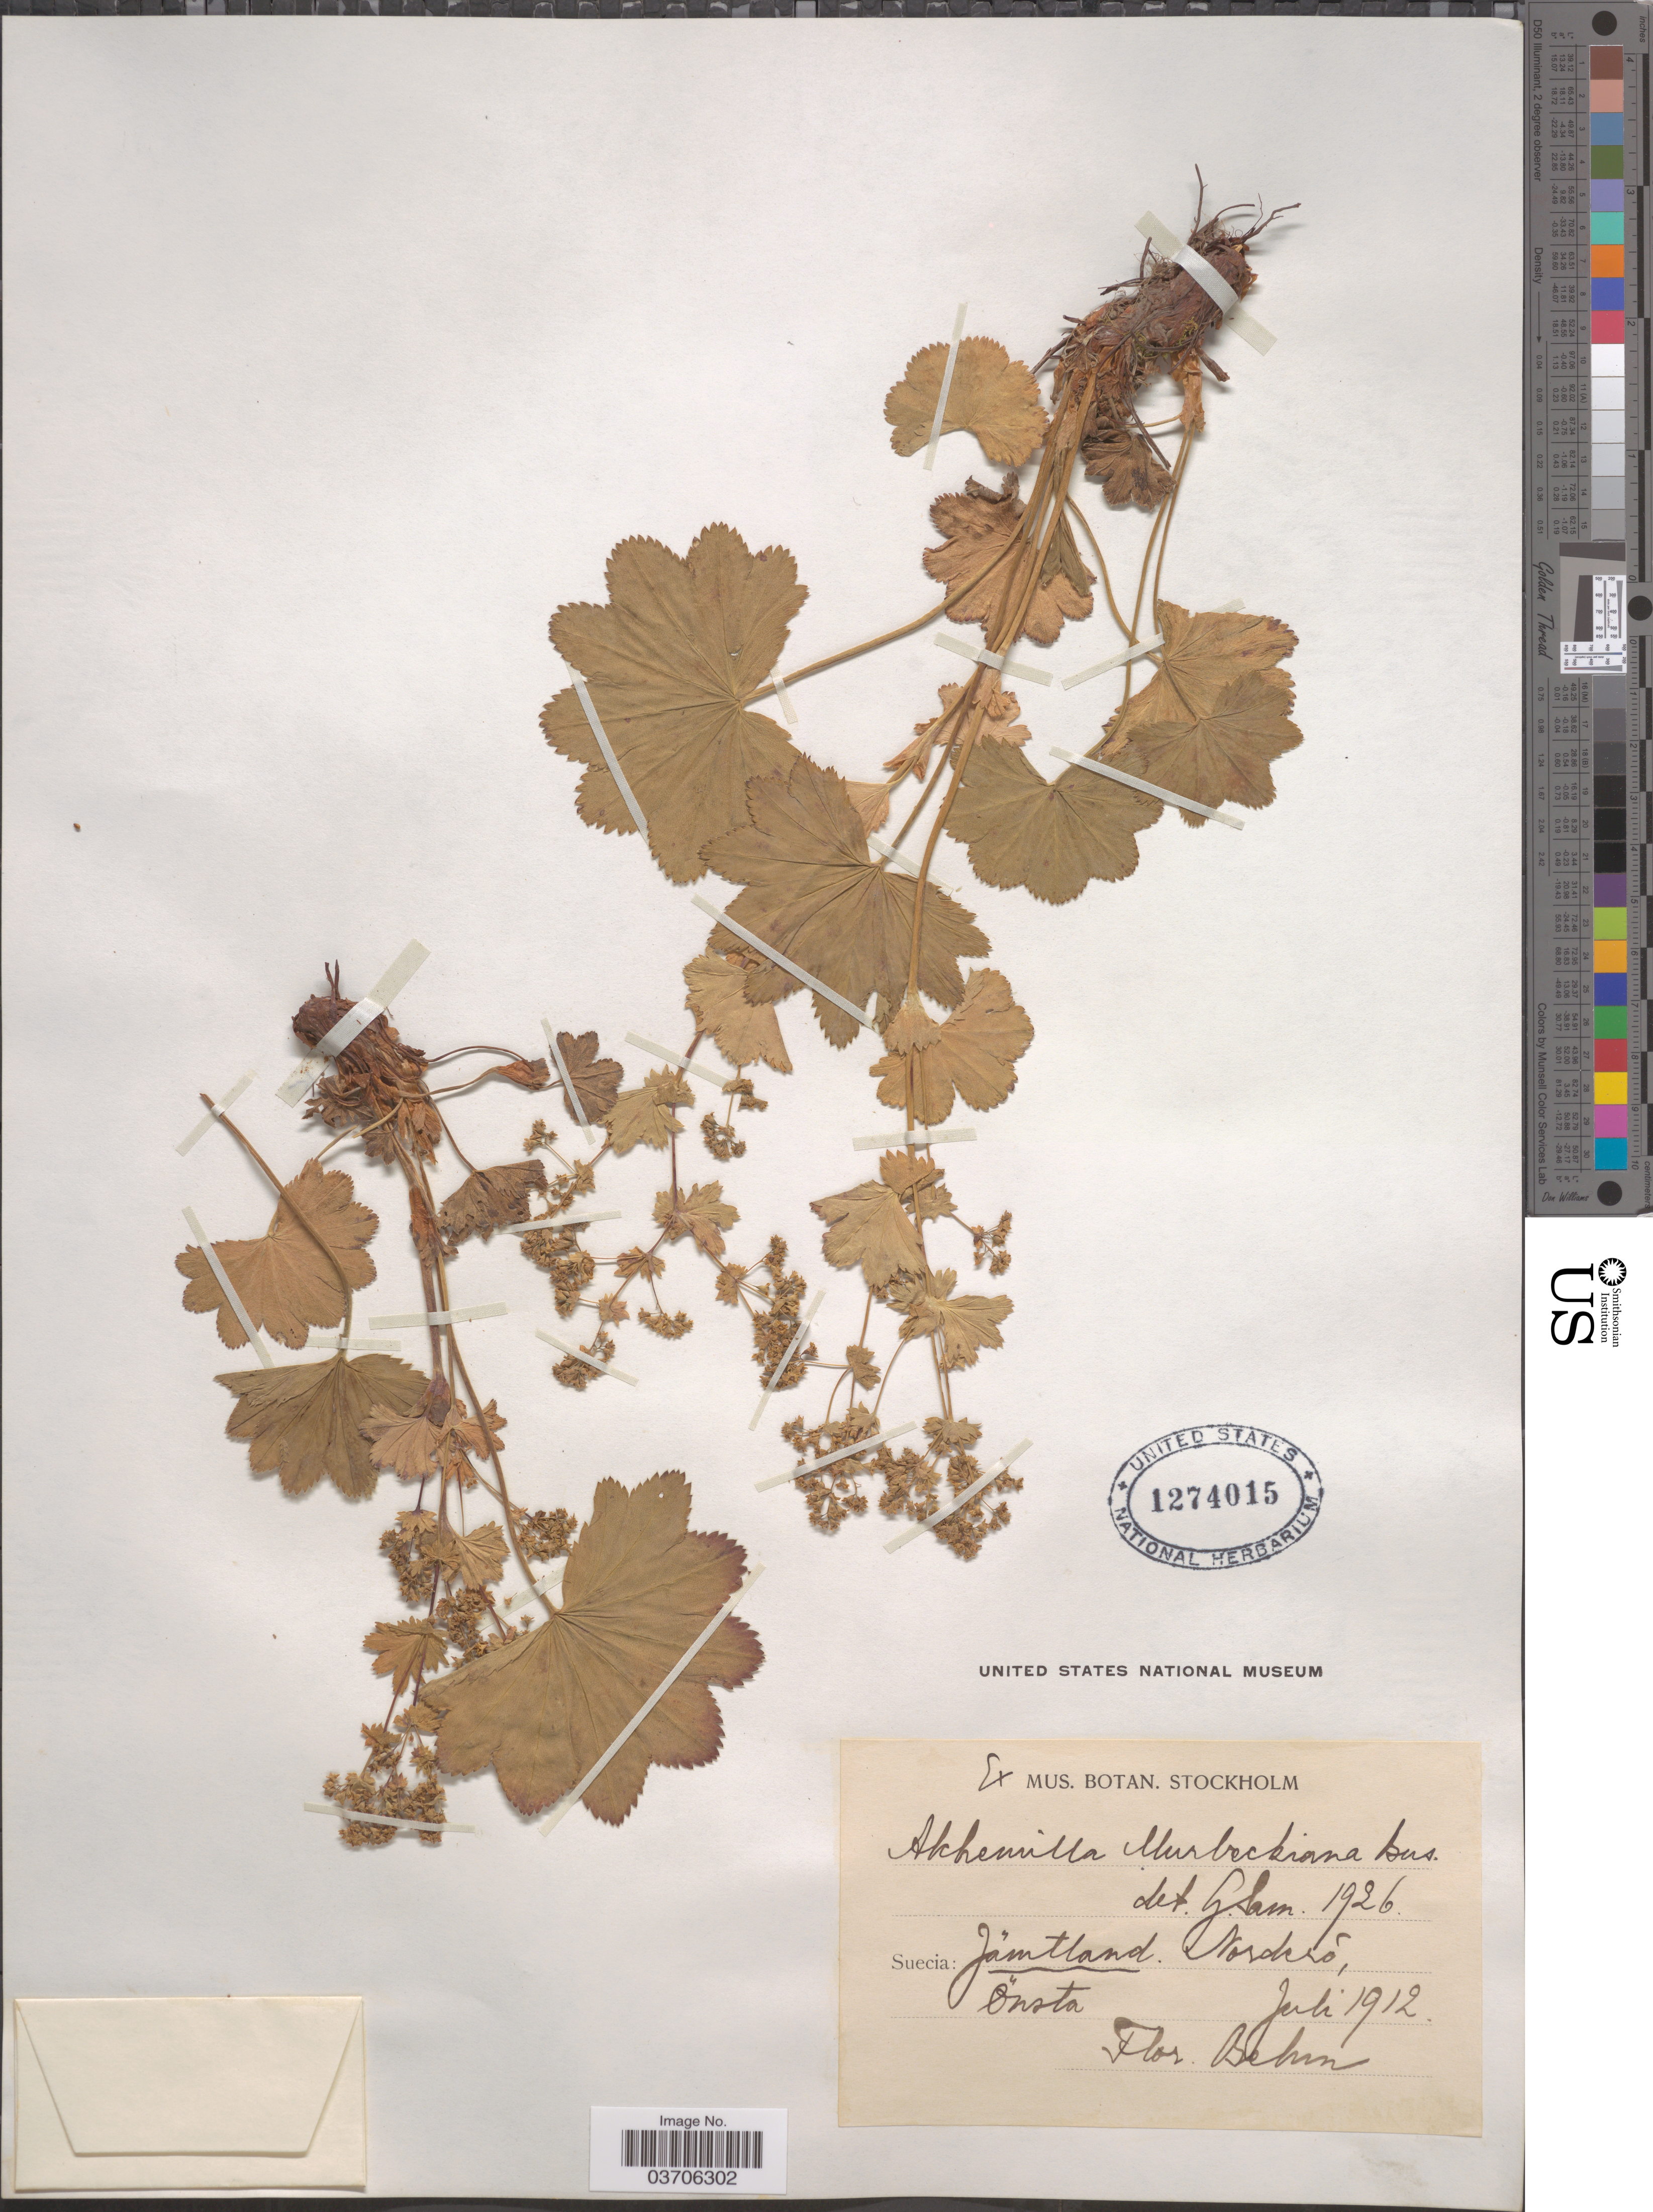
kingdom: Plantae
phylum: Tracheophyta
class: Magnoliopsida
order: Rosales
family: Rosaceae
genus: Alchemilla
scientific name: Alchemilla murbeckiana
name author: Buser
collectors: F. Behm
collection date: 1912-07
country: Sweden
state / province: Jämtland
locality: Suecia: Jämtland. Nordesó. Örsta.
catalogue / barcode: US 1274015